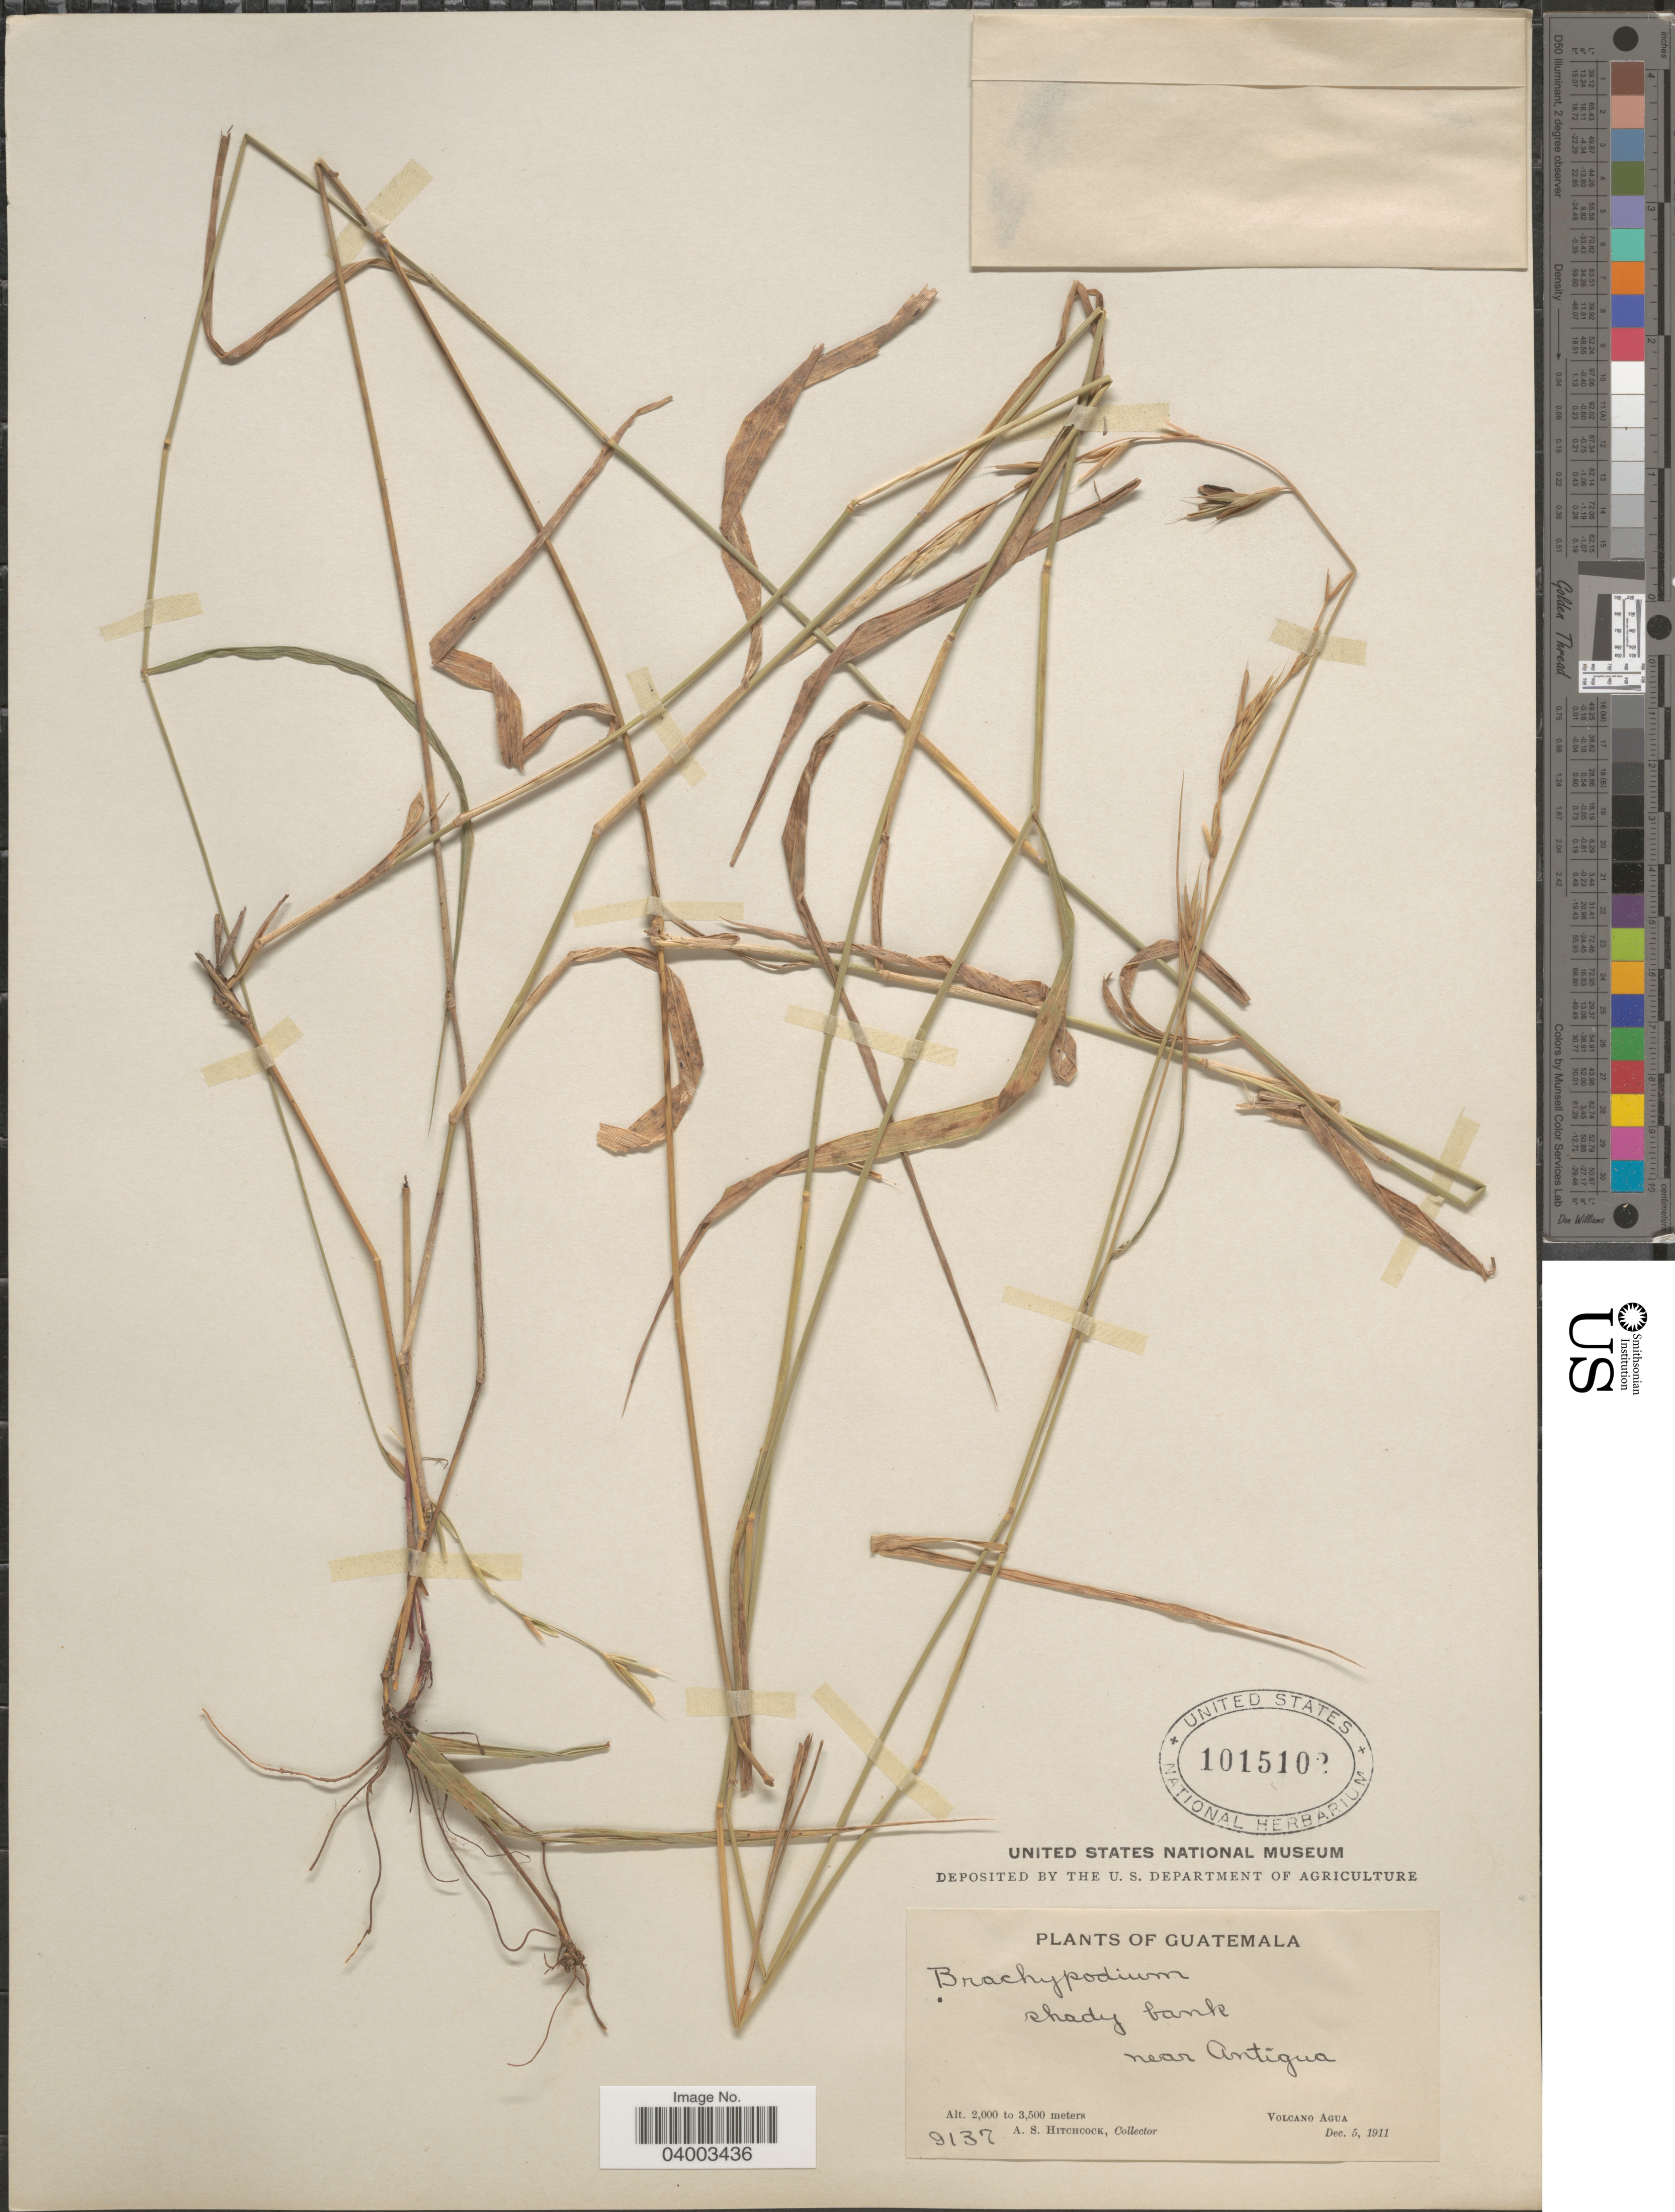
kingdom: Plantae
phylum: Tracheophyta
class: Liliopsida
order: Poales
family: Poaceae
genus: Brachypodium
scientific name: Brachypodium sp.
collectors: A. S. Hitchcock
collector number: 9137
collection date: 1911-12-05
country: Guatemala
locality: Shady banks near Antigua. Volcano Agua.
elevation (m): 2000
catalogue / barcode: US 1015102